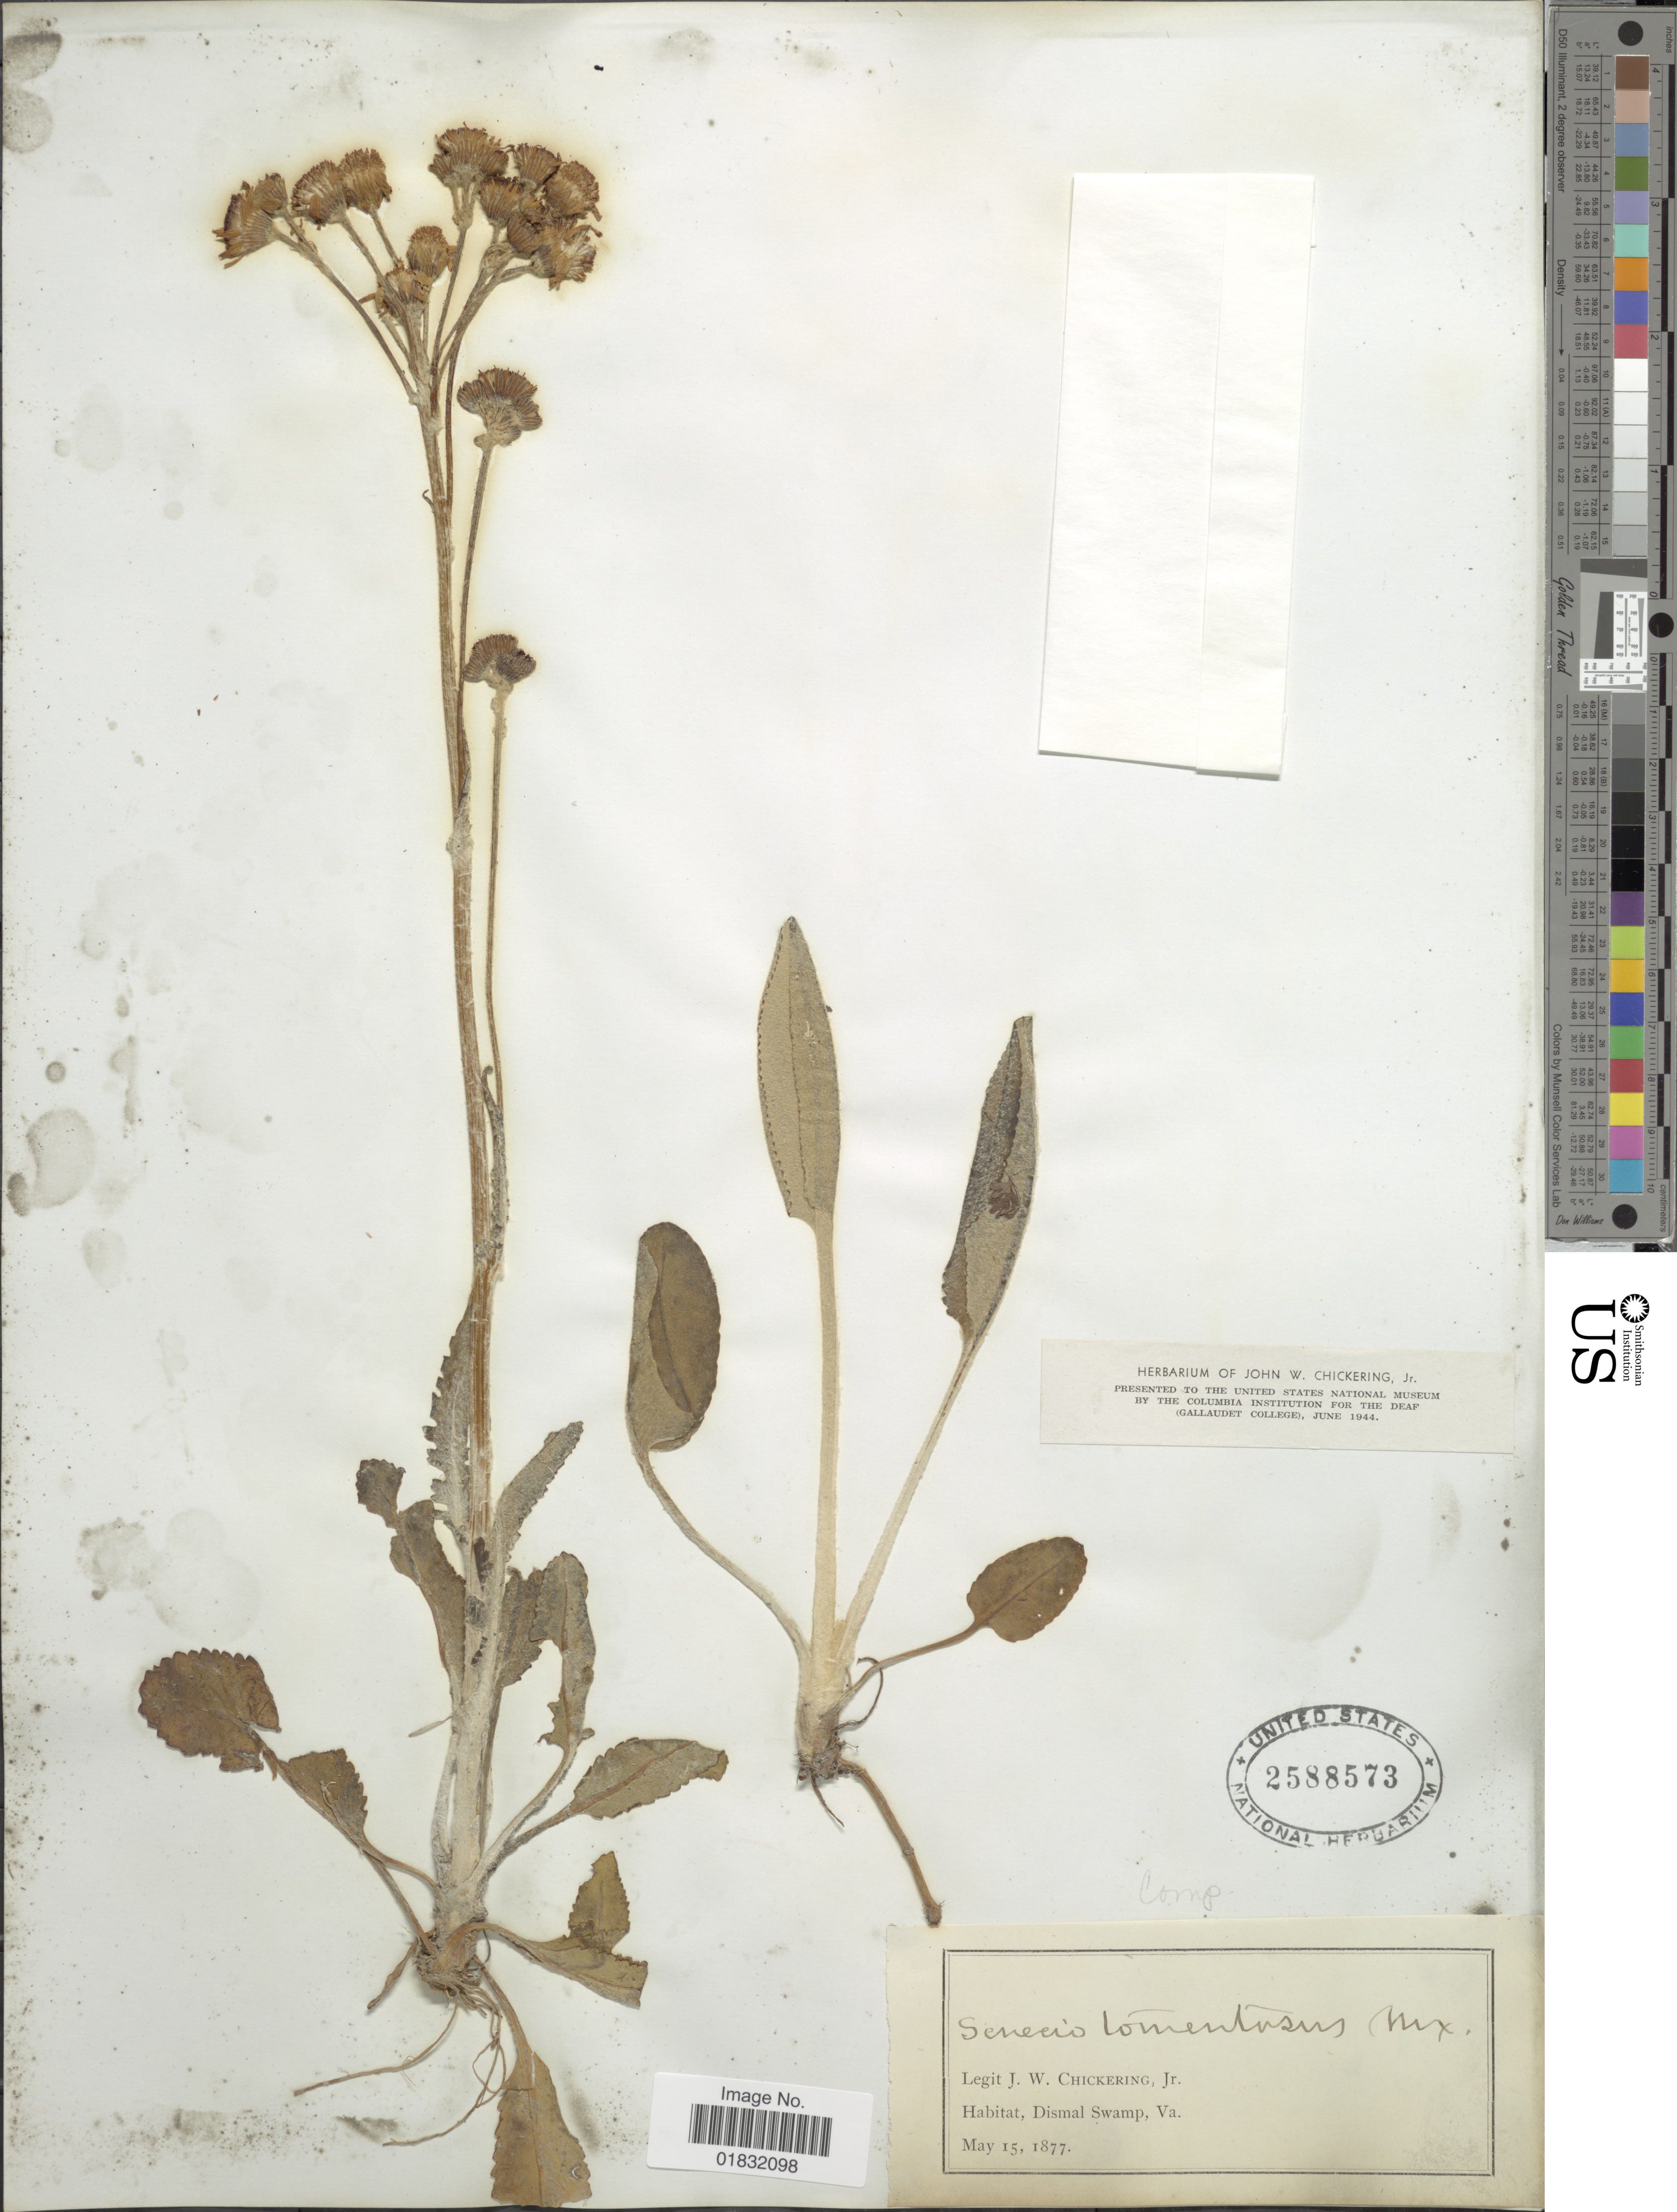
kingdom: Plantae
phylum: Tracheophyta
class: Magnoliopsida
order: Asterales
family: Asteraceae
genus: Packera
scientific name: Packera dubia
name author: (Spreng.) Trock & Mabb.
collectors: J. W. Chickering Jr.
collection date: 1877-05-15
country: United States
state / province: Virginia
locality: Dismal Swamp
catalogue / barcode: US 2588573